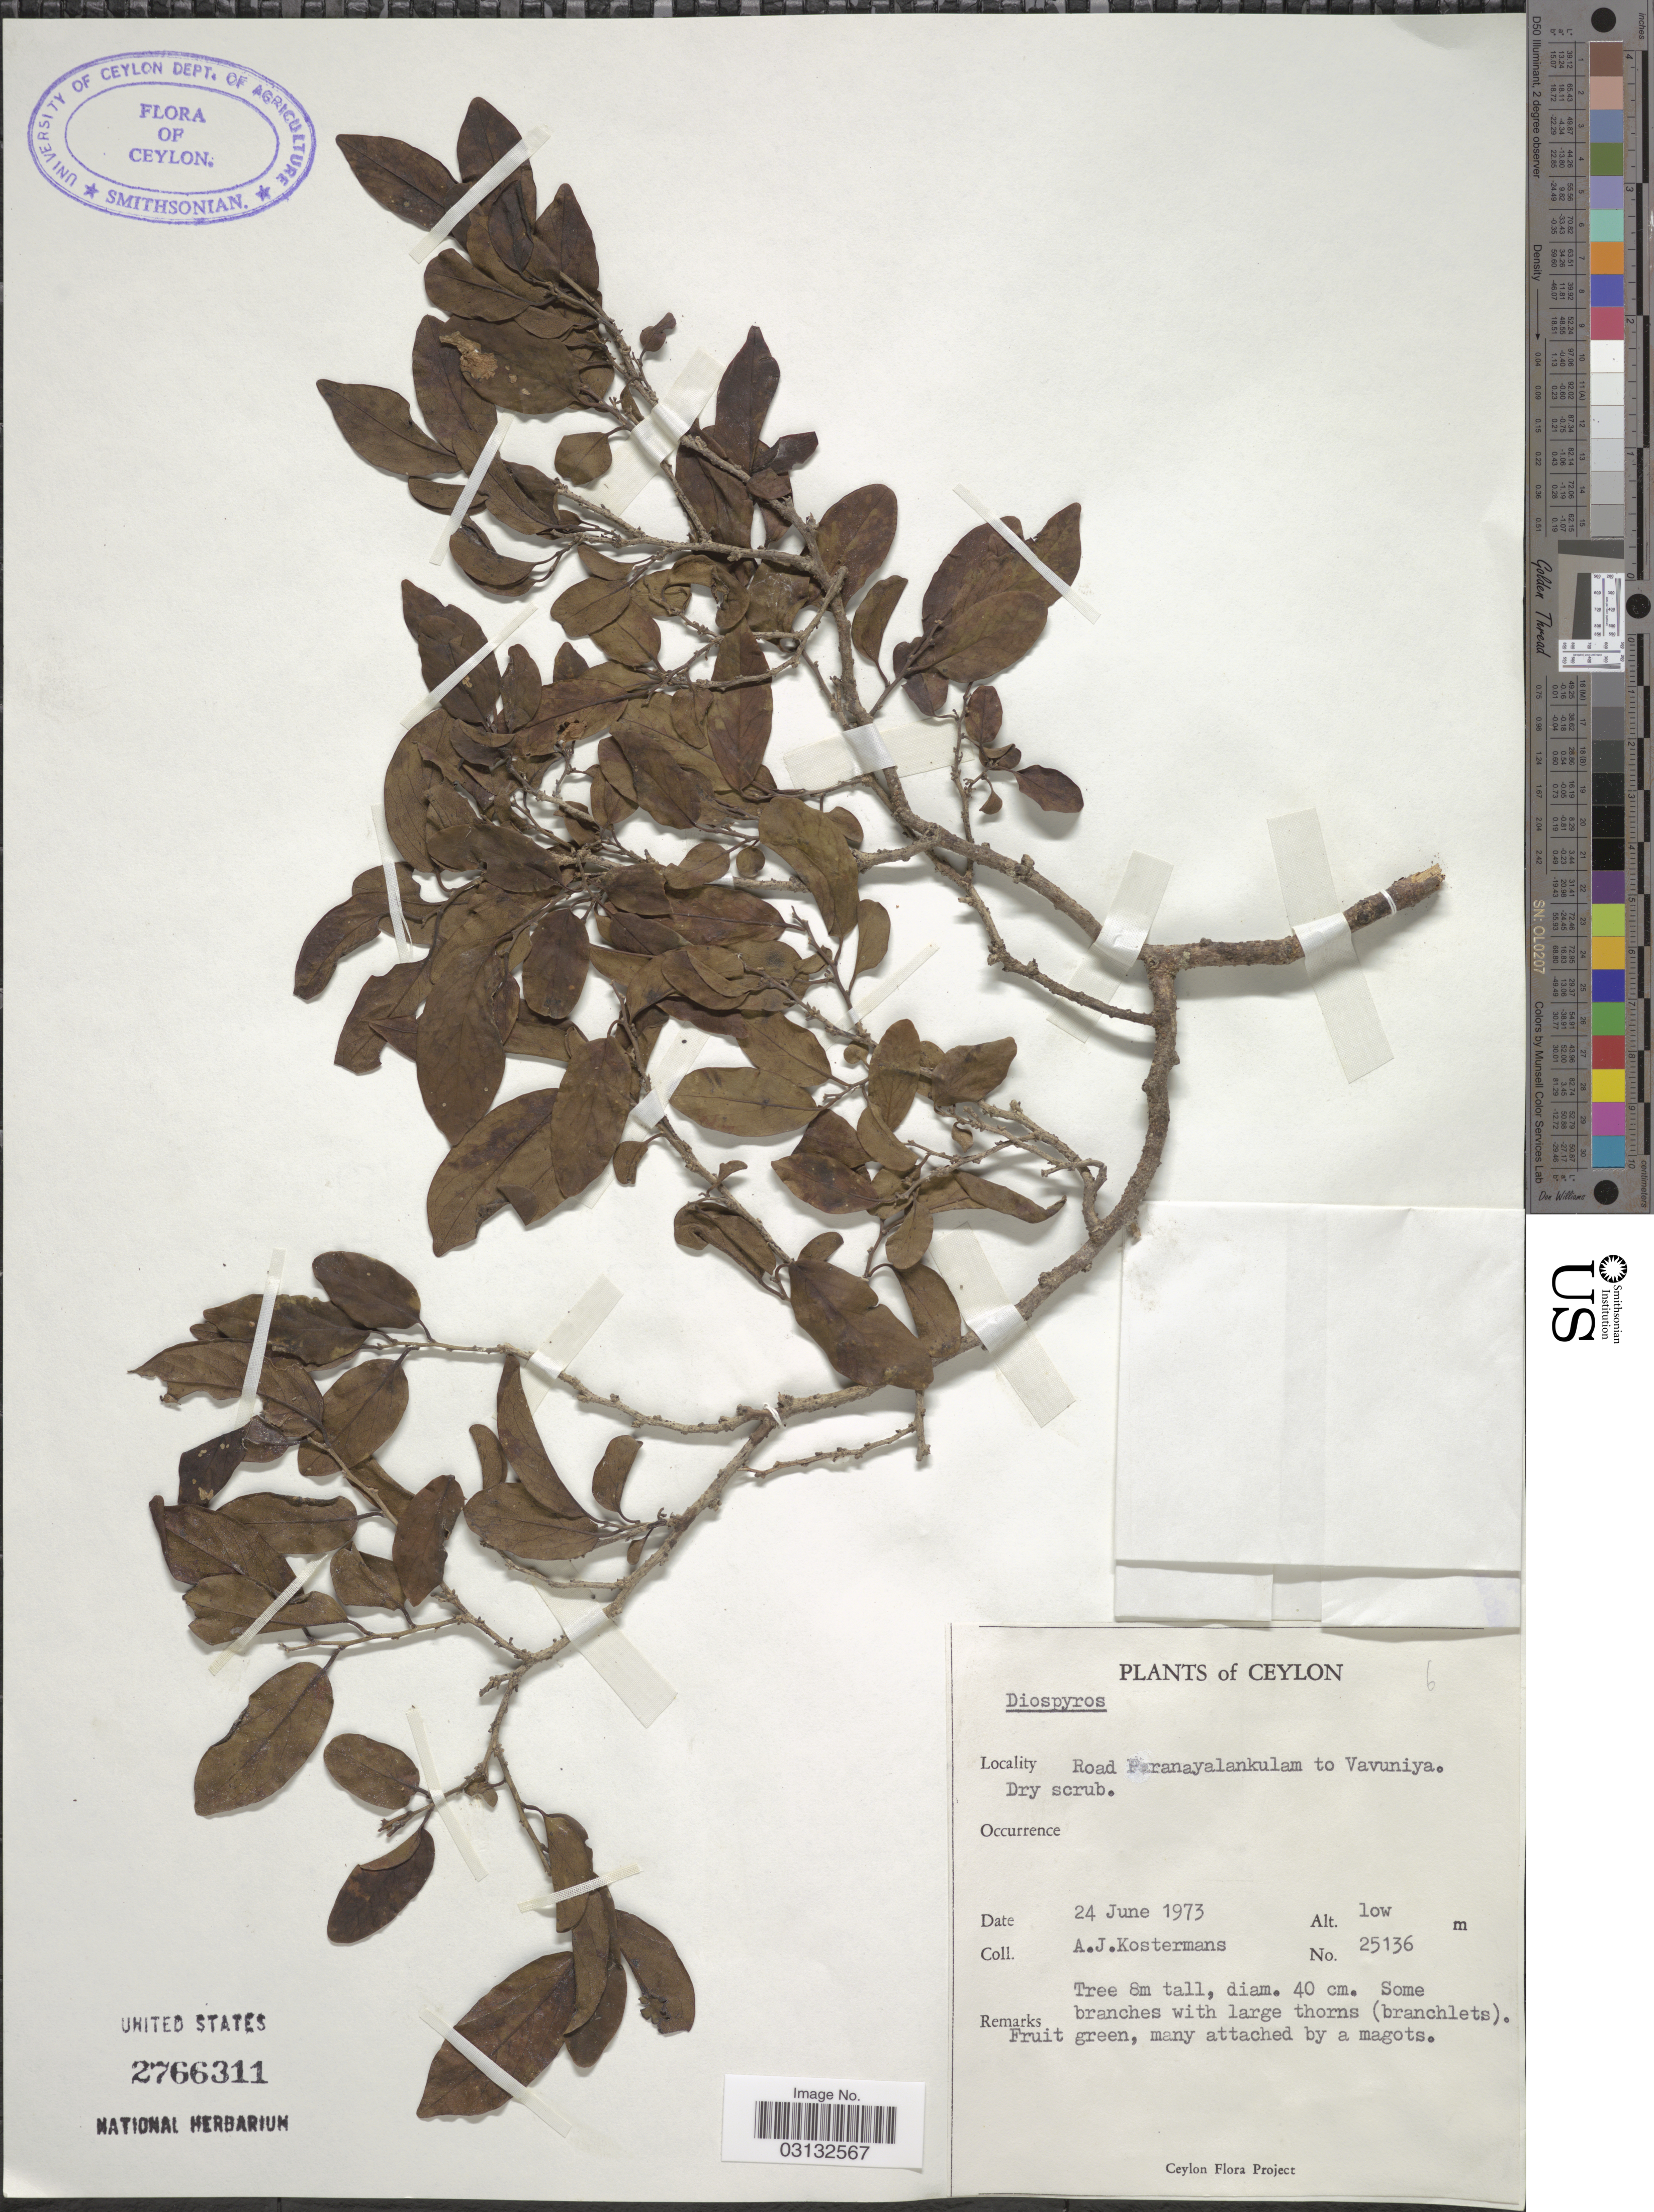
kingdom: Plantae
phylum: Tracheophyta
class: Magnoliopsida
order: Ericales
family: Ebenaceae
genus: Diospyros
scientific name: Diospyros sp.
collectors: A. J. G. Kostermans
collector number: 25136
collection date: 1973-06-24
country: Sri Lanka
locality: Ceylon. Road Paranayalankulam [interpreted] to Vavuniya.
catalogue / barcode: US 2766311